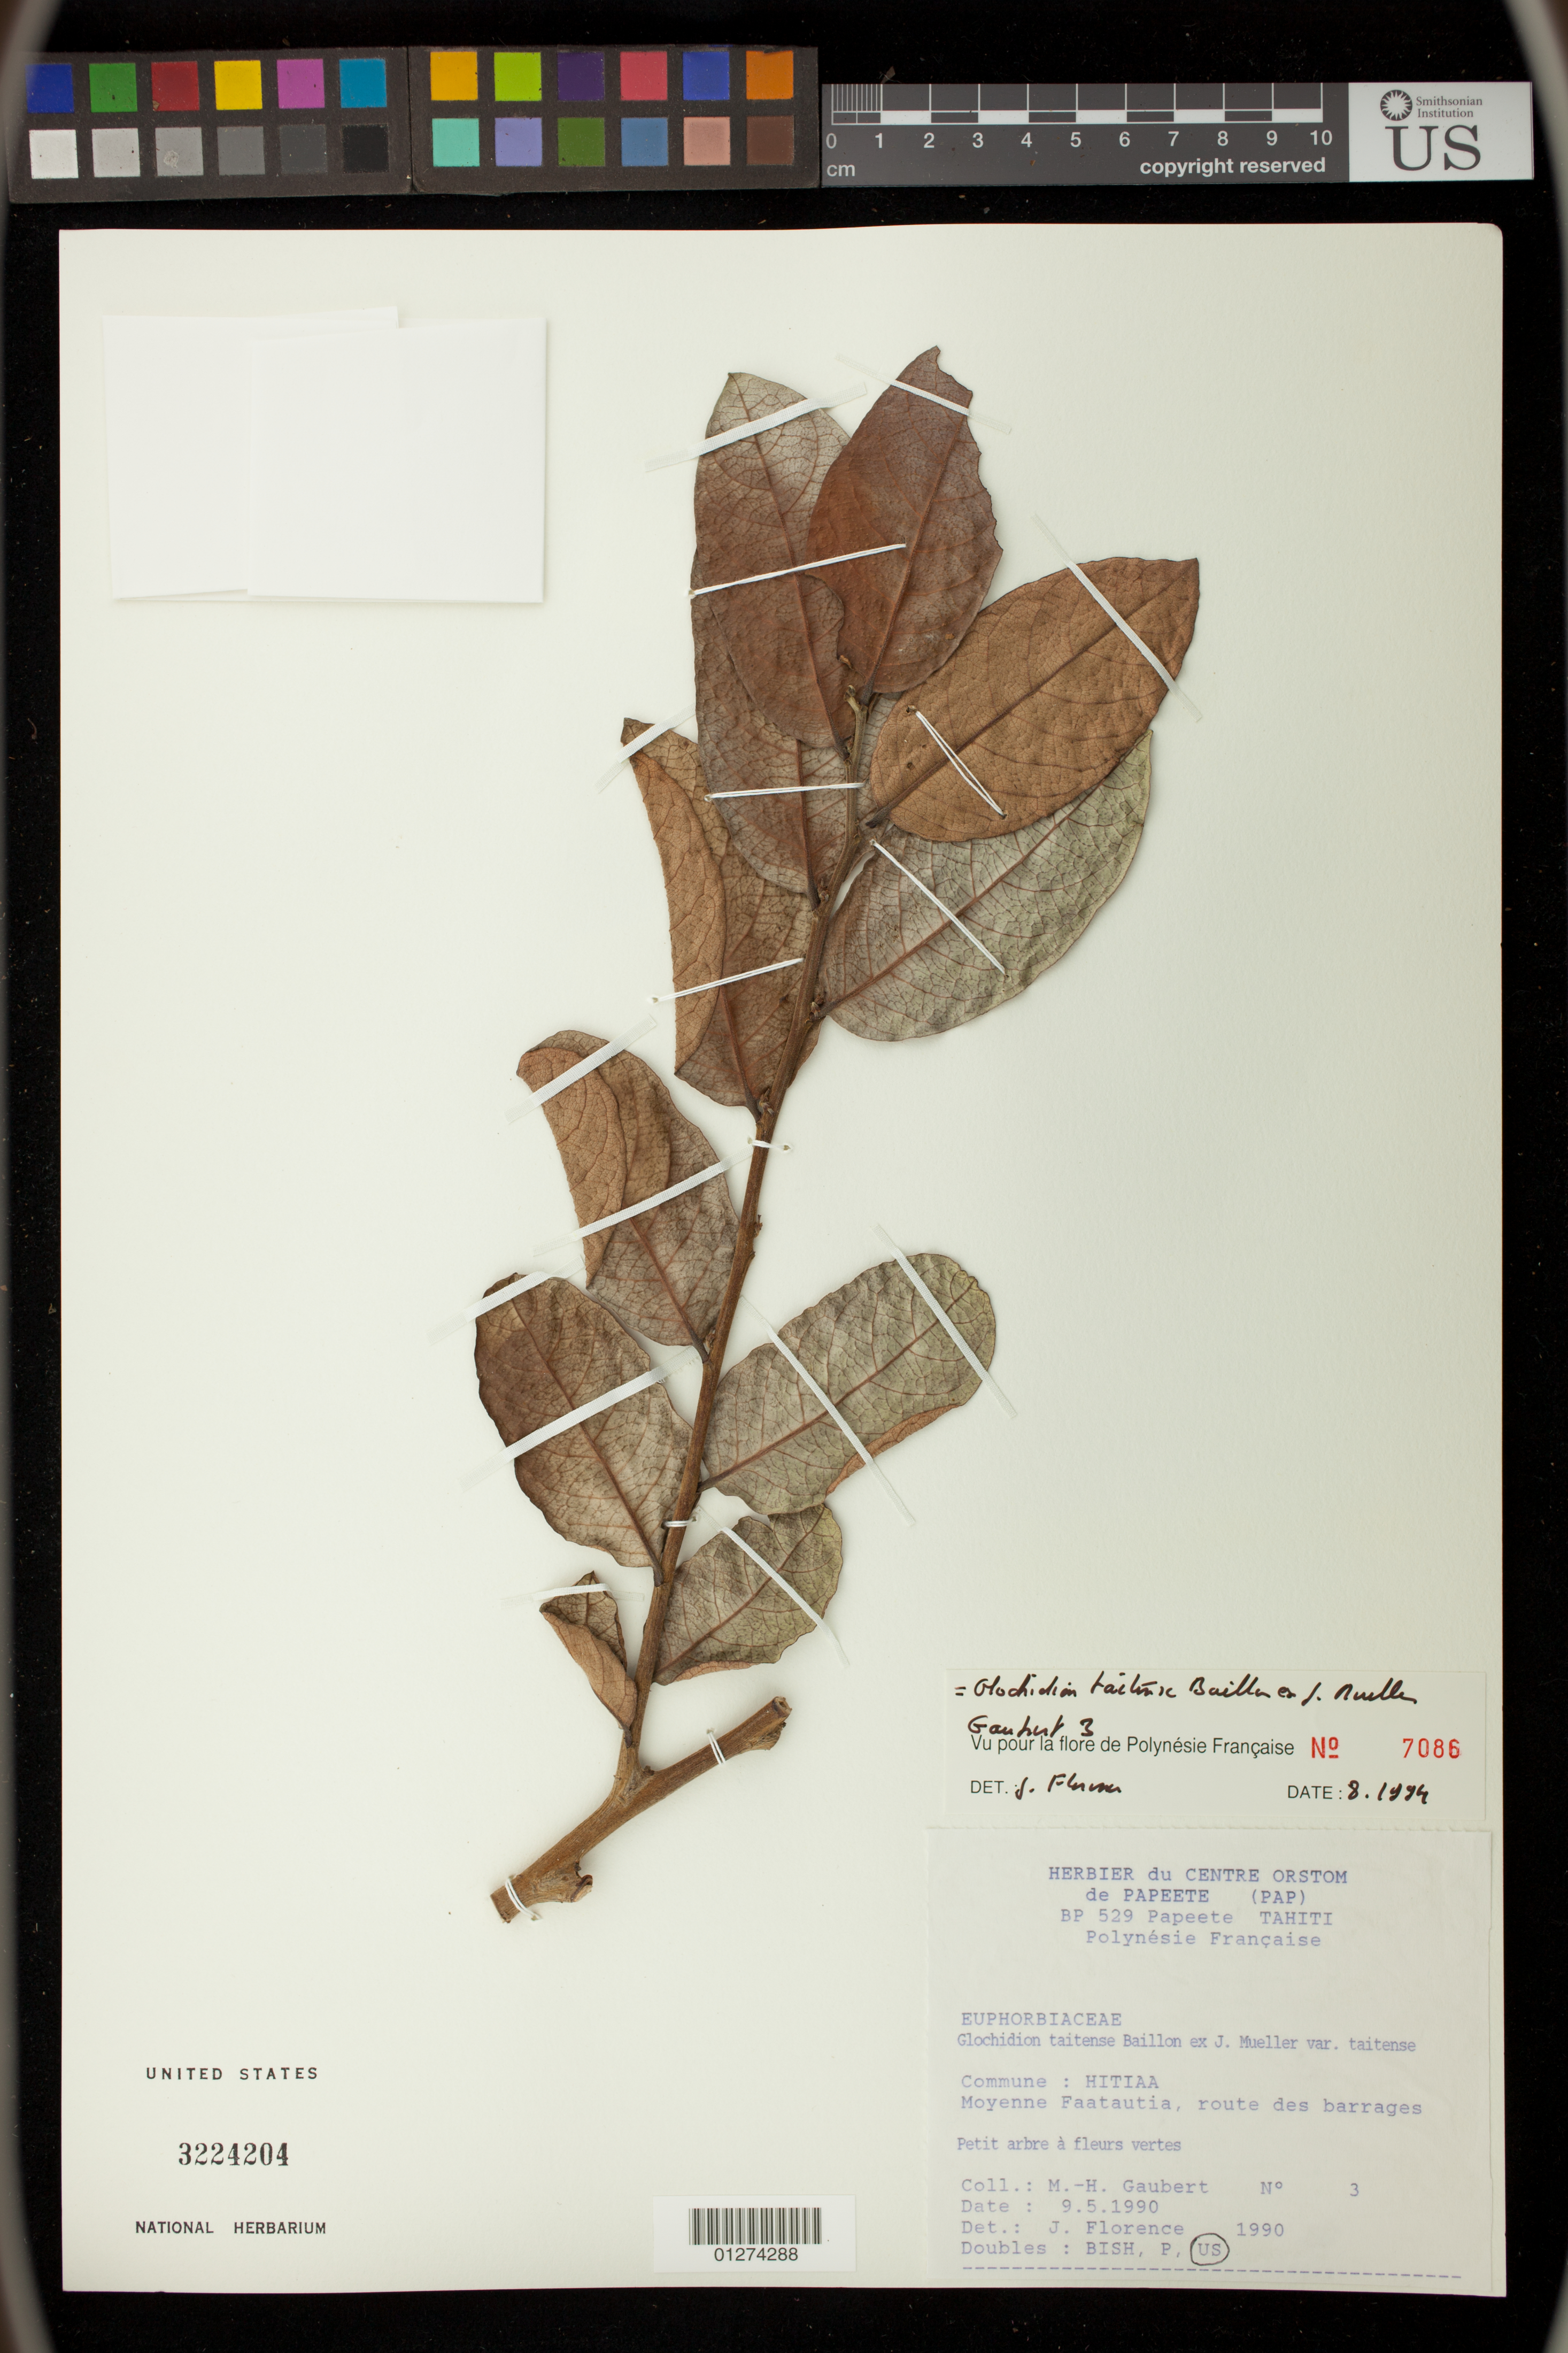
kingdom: Plantae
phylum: Tracheophyta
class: Magnoliopsida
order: Malpighiales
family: Phyllanthaceae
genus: Phyllanthus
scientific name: Phyllanthus taitensis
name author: (Baill. ex Müll. Arg.) Müll. Arg.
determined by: Wagner, W. L., (BOT), Smithsonian Institution - National Museum of Natural History (UNITED STATES)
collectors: M. Gaubert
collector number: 3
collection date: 1990-05-09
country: French Polynesia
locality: Hitiaa. Moyenne Faatautia, route des barrages, Tahiti;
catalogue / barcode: US 3224204